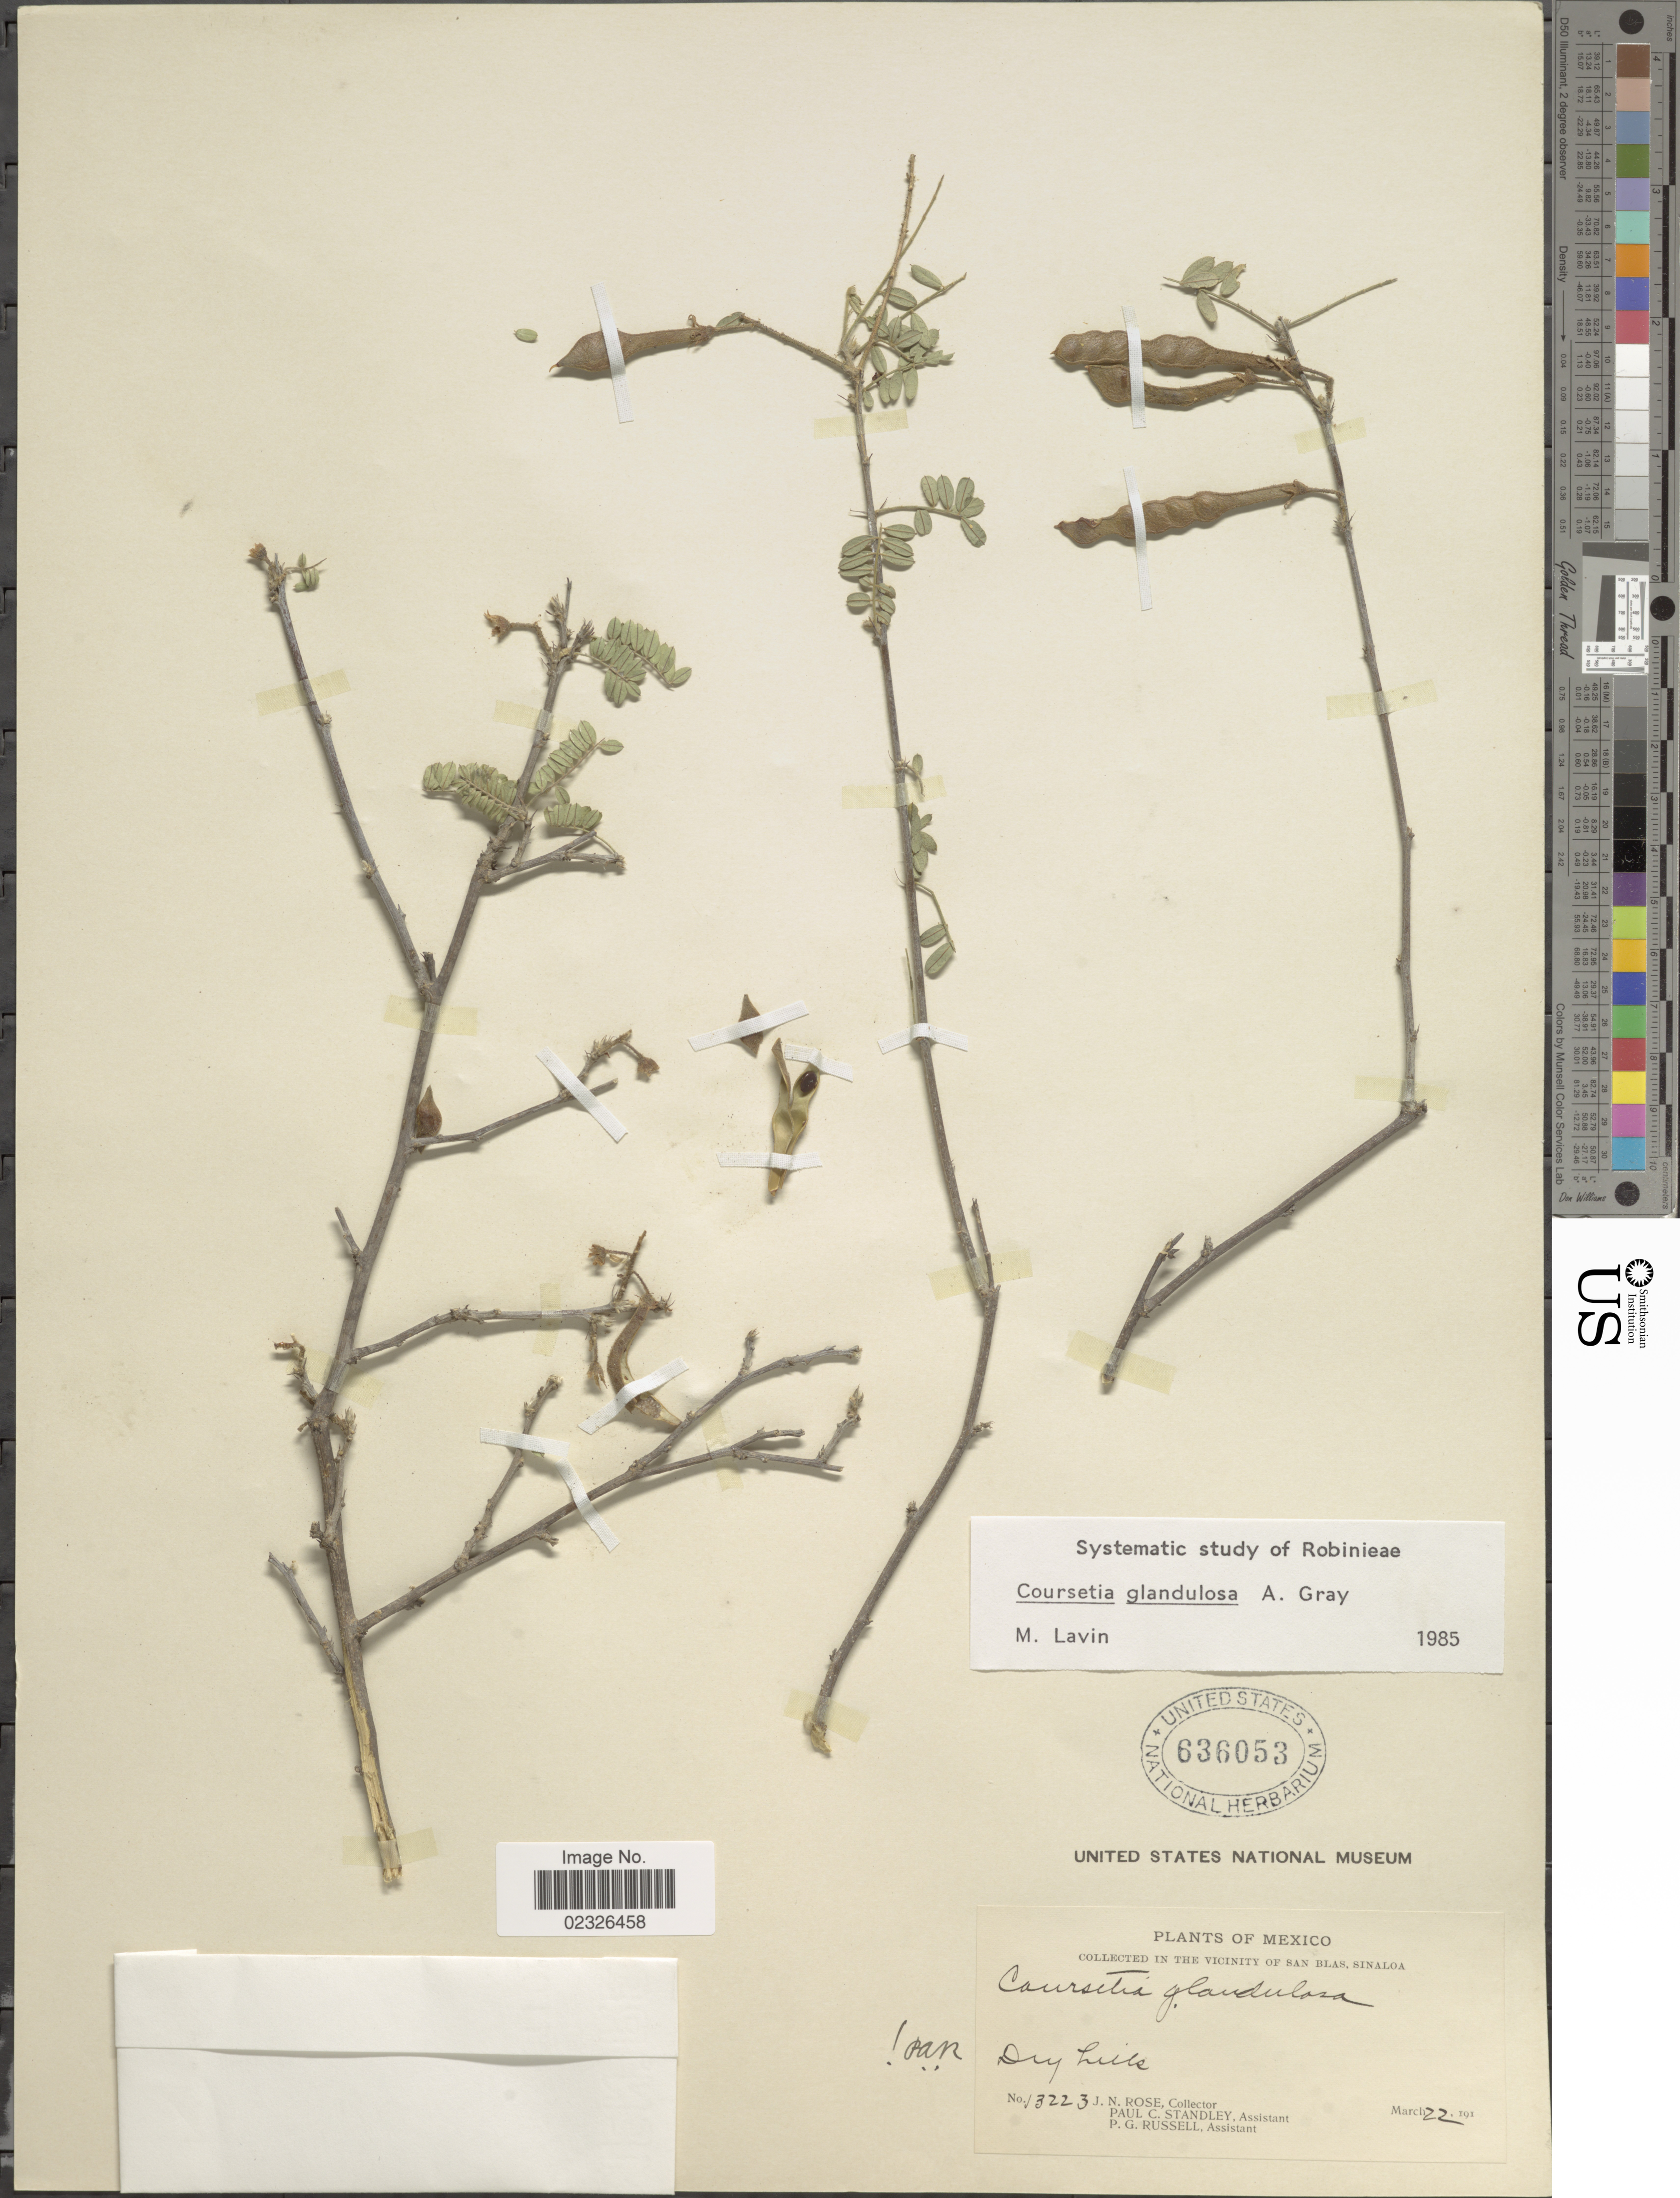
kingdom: Plantae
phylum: Tracheophyta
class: Magnoliopsida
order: Fabales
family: Fabaceae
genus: Coursetia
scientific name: Coursetia glandulosa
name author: A. Gray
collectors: J. N. Rose, P. C. Standley & P. G. Russell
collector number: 13223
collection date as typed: Transcribed d/m/y: 22/3/191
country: Mexico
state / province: Sinaloa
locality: Vicinity of San Blas. Dry Hills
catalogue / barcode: US 636053